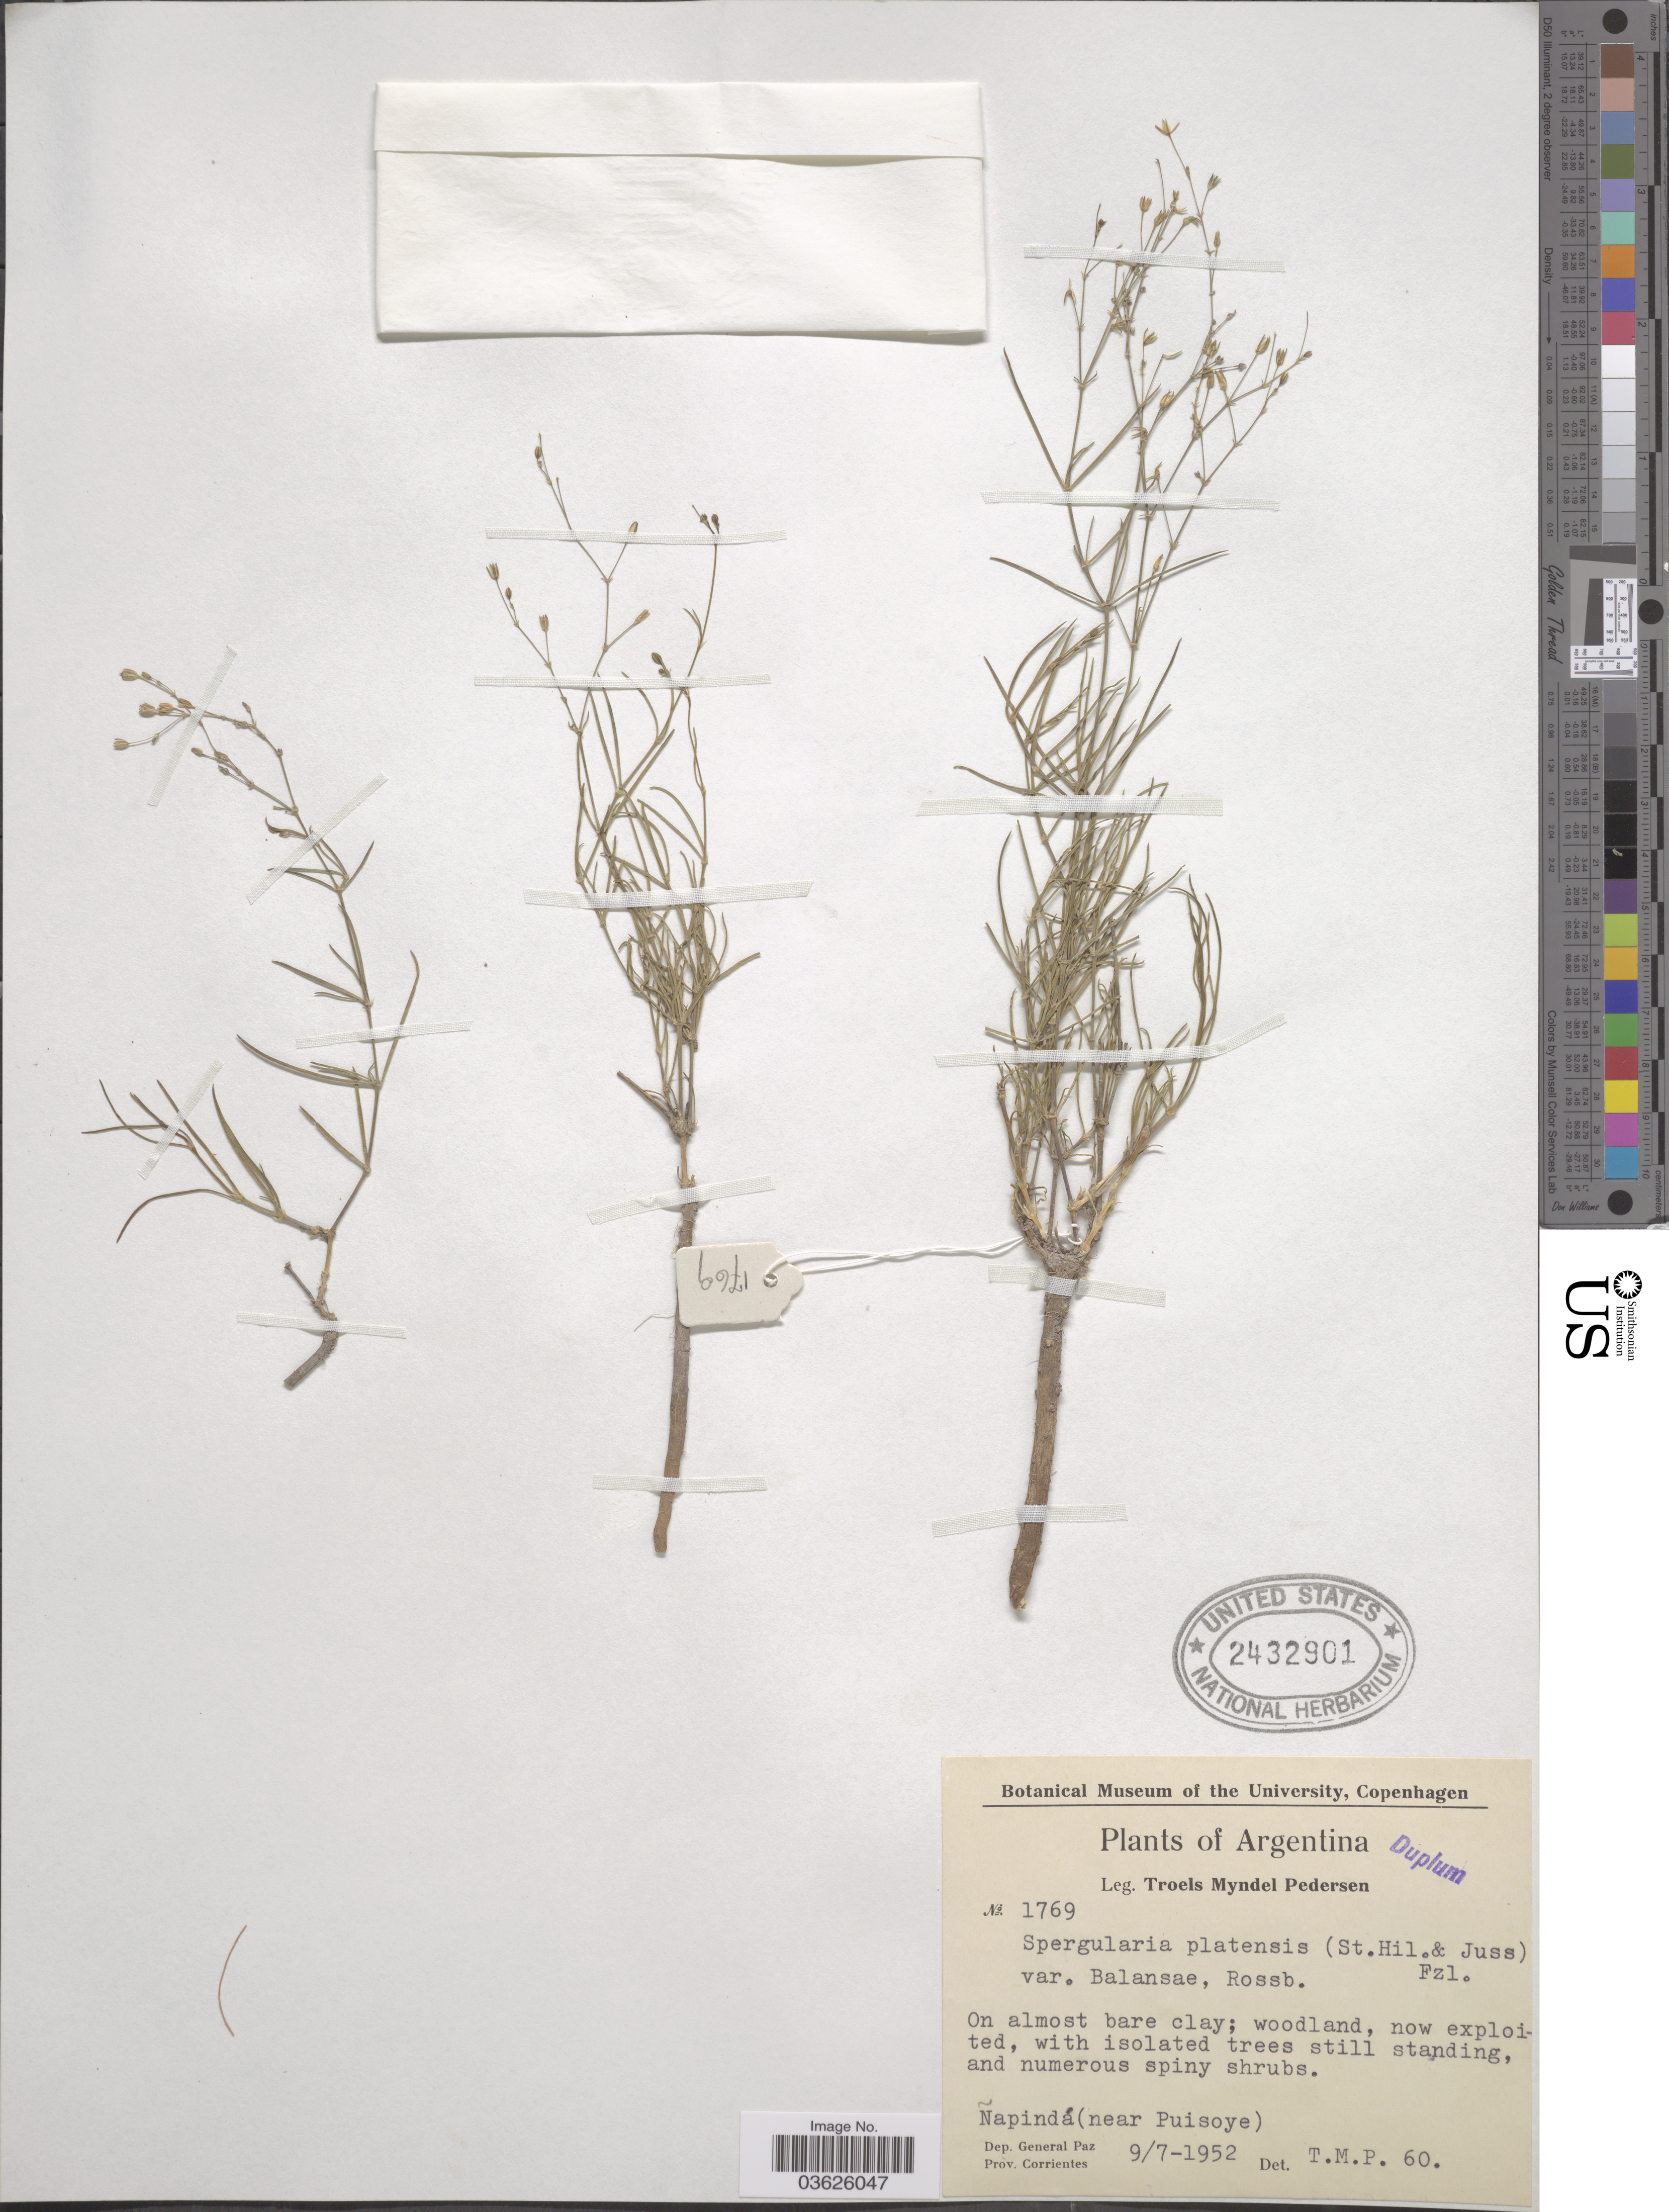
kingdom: Plantae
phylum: Tracheophyta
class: Magnoliopsida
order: Caryophyllales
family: Caryophyllaceae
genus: Spergularia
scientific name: Spergularia platensis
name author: (Cambess.) Fenzl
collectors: T. Pederson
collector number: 1769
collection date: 1952-07-09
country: Argentina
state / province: Corrientes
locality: Ñapindá (near Puisoye). Dep. General Paz.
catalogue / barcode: US 2432901